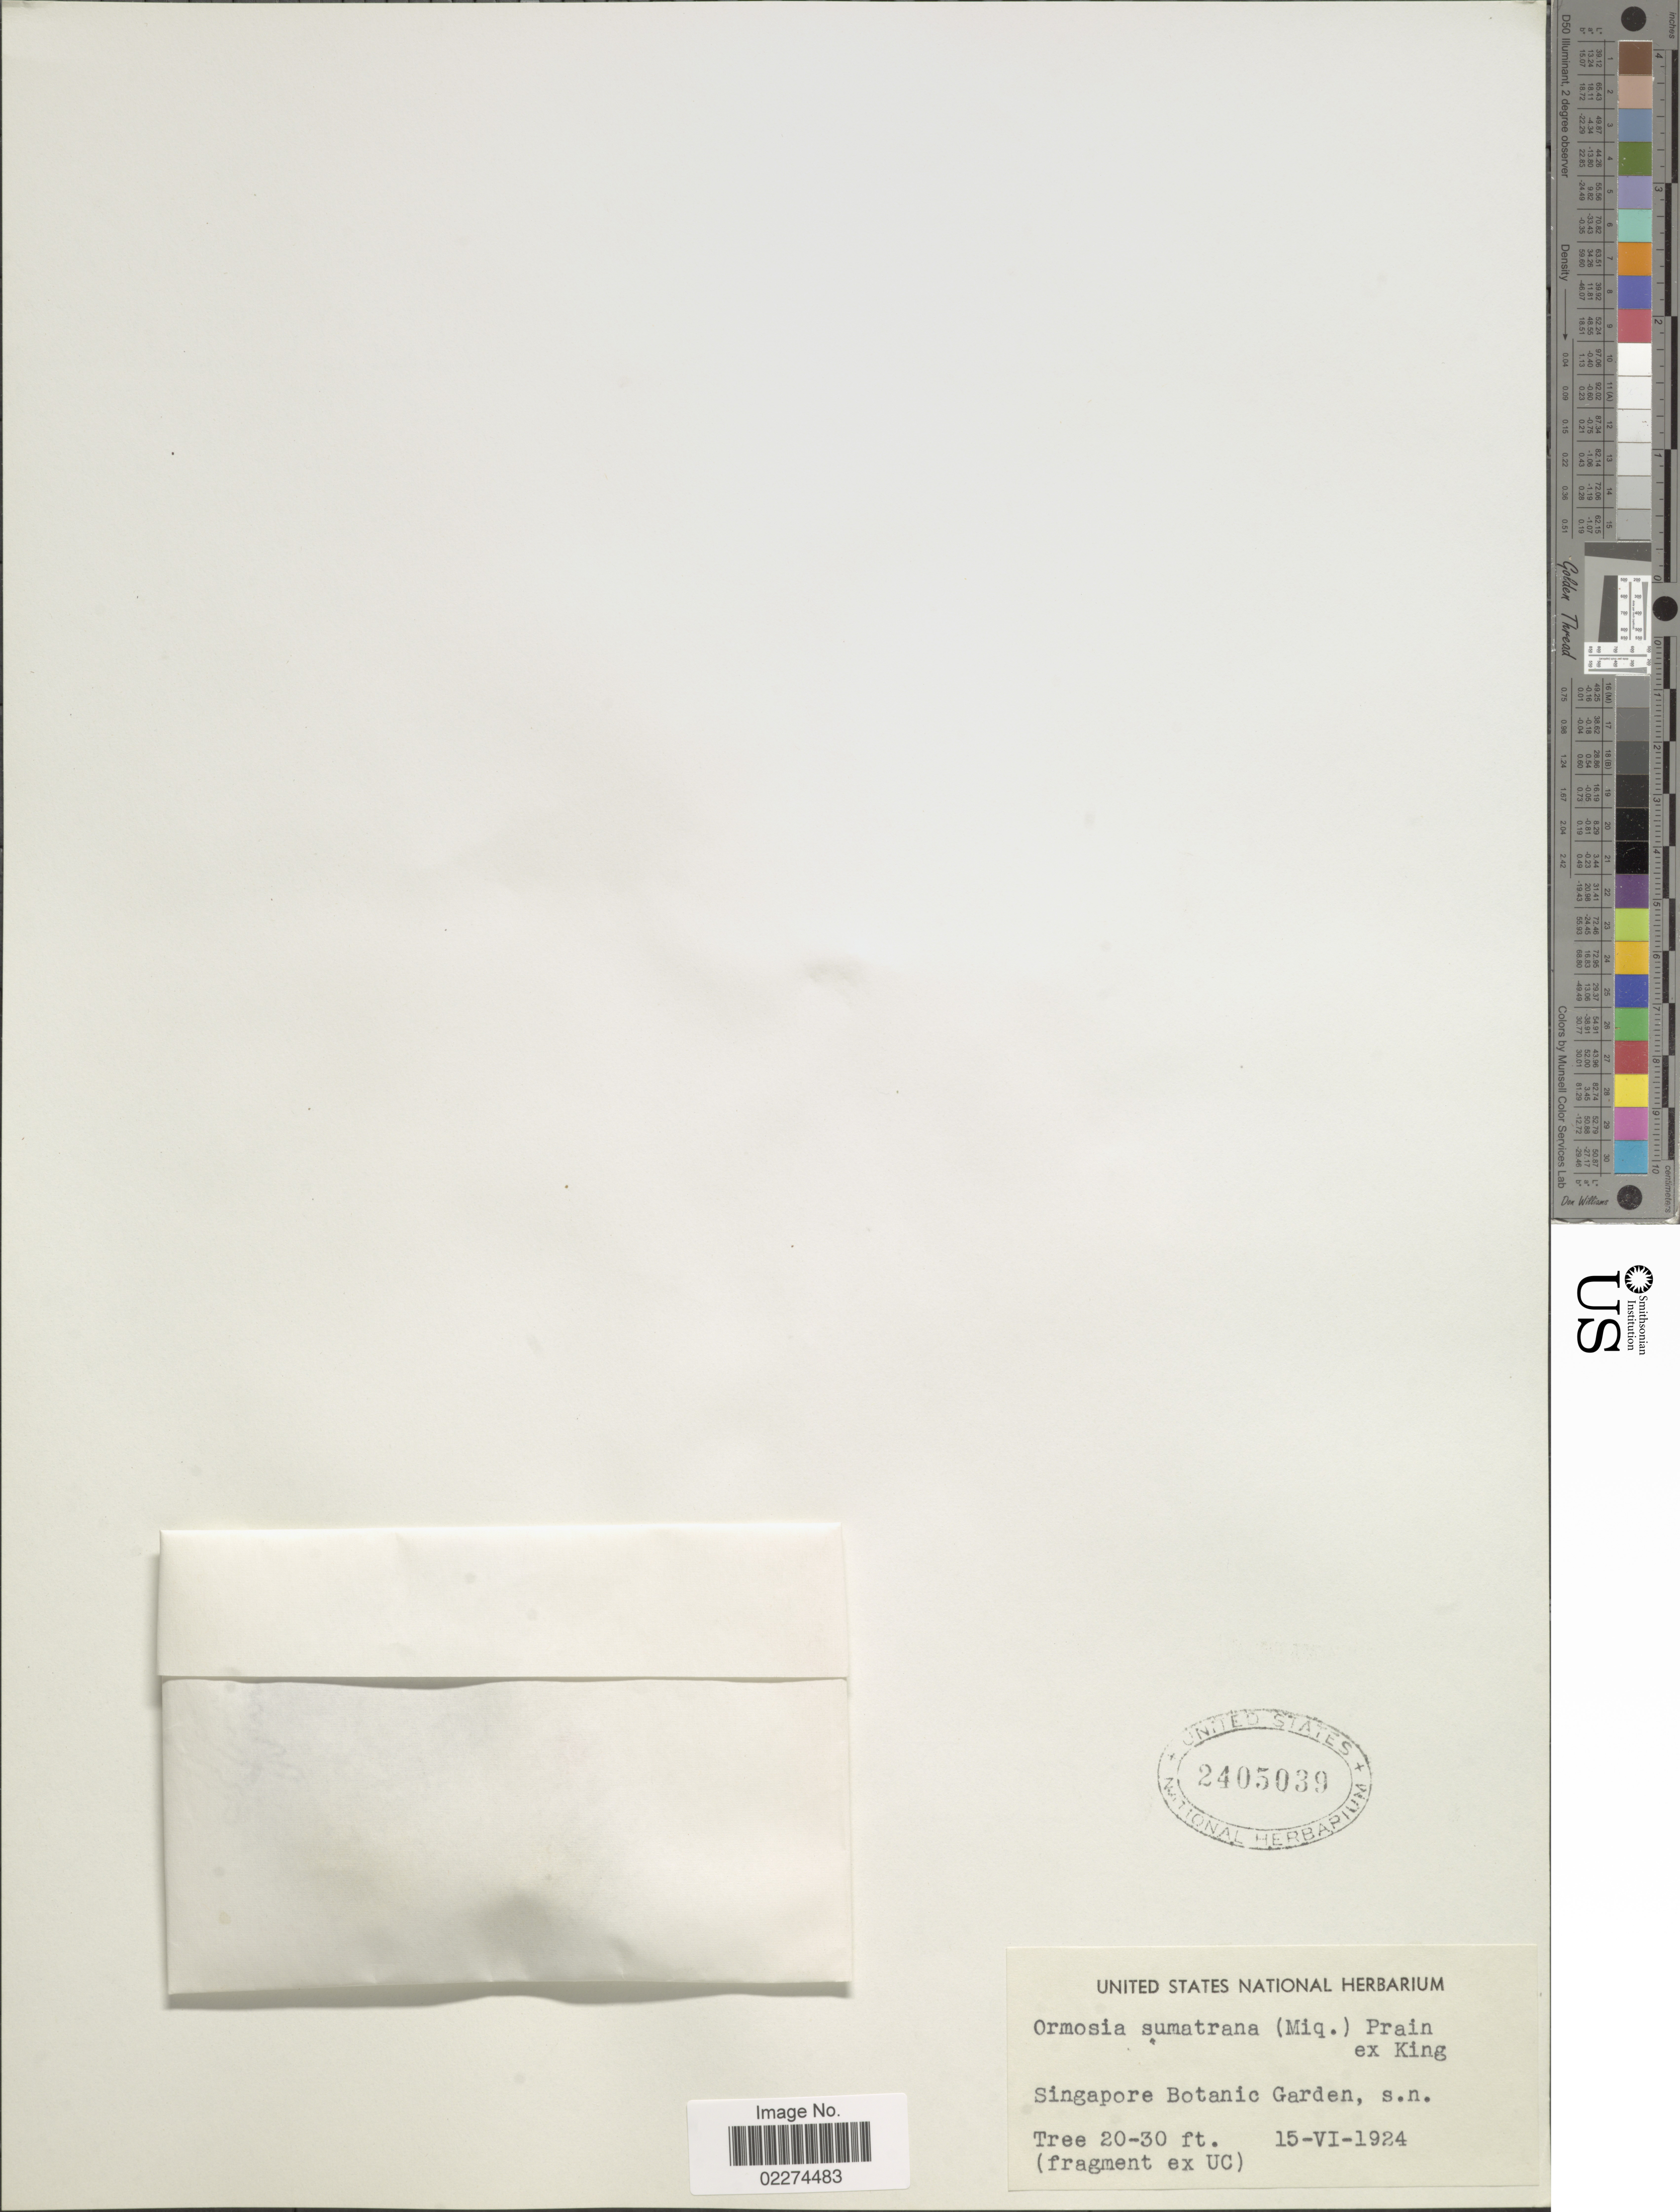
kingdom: Plantae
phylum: Tracheophyta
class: Magnoliopsida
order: Fabales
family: Fabaceae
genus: Ormosia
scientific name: Ormosia sumatrana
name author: Prain ex King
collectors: Singapore Botanic Gardens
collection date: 1924-06-15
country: Singapore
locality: Singapore Botanic Garden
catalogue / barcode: US 2405039